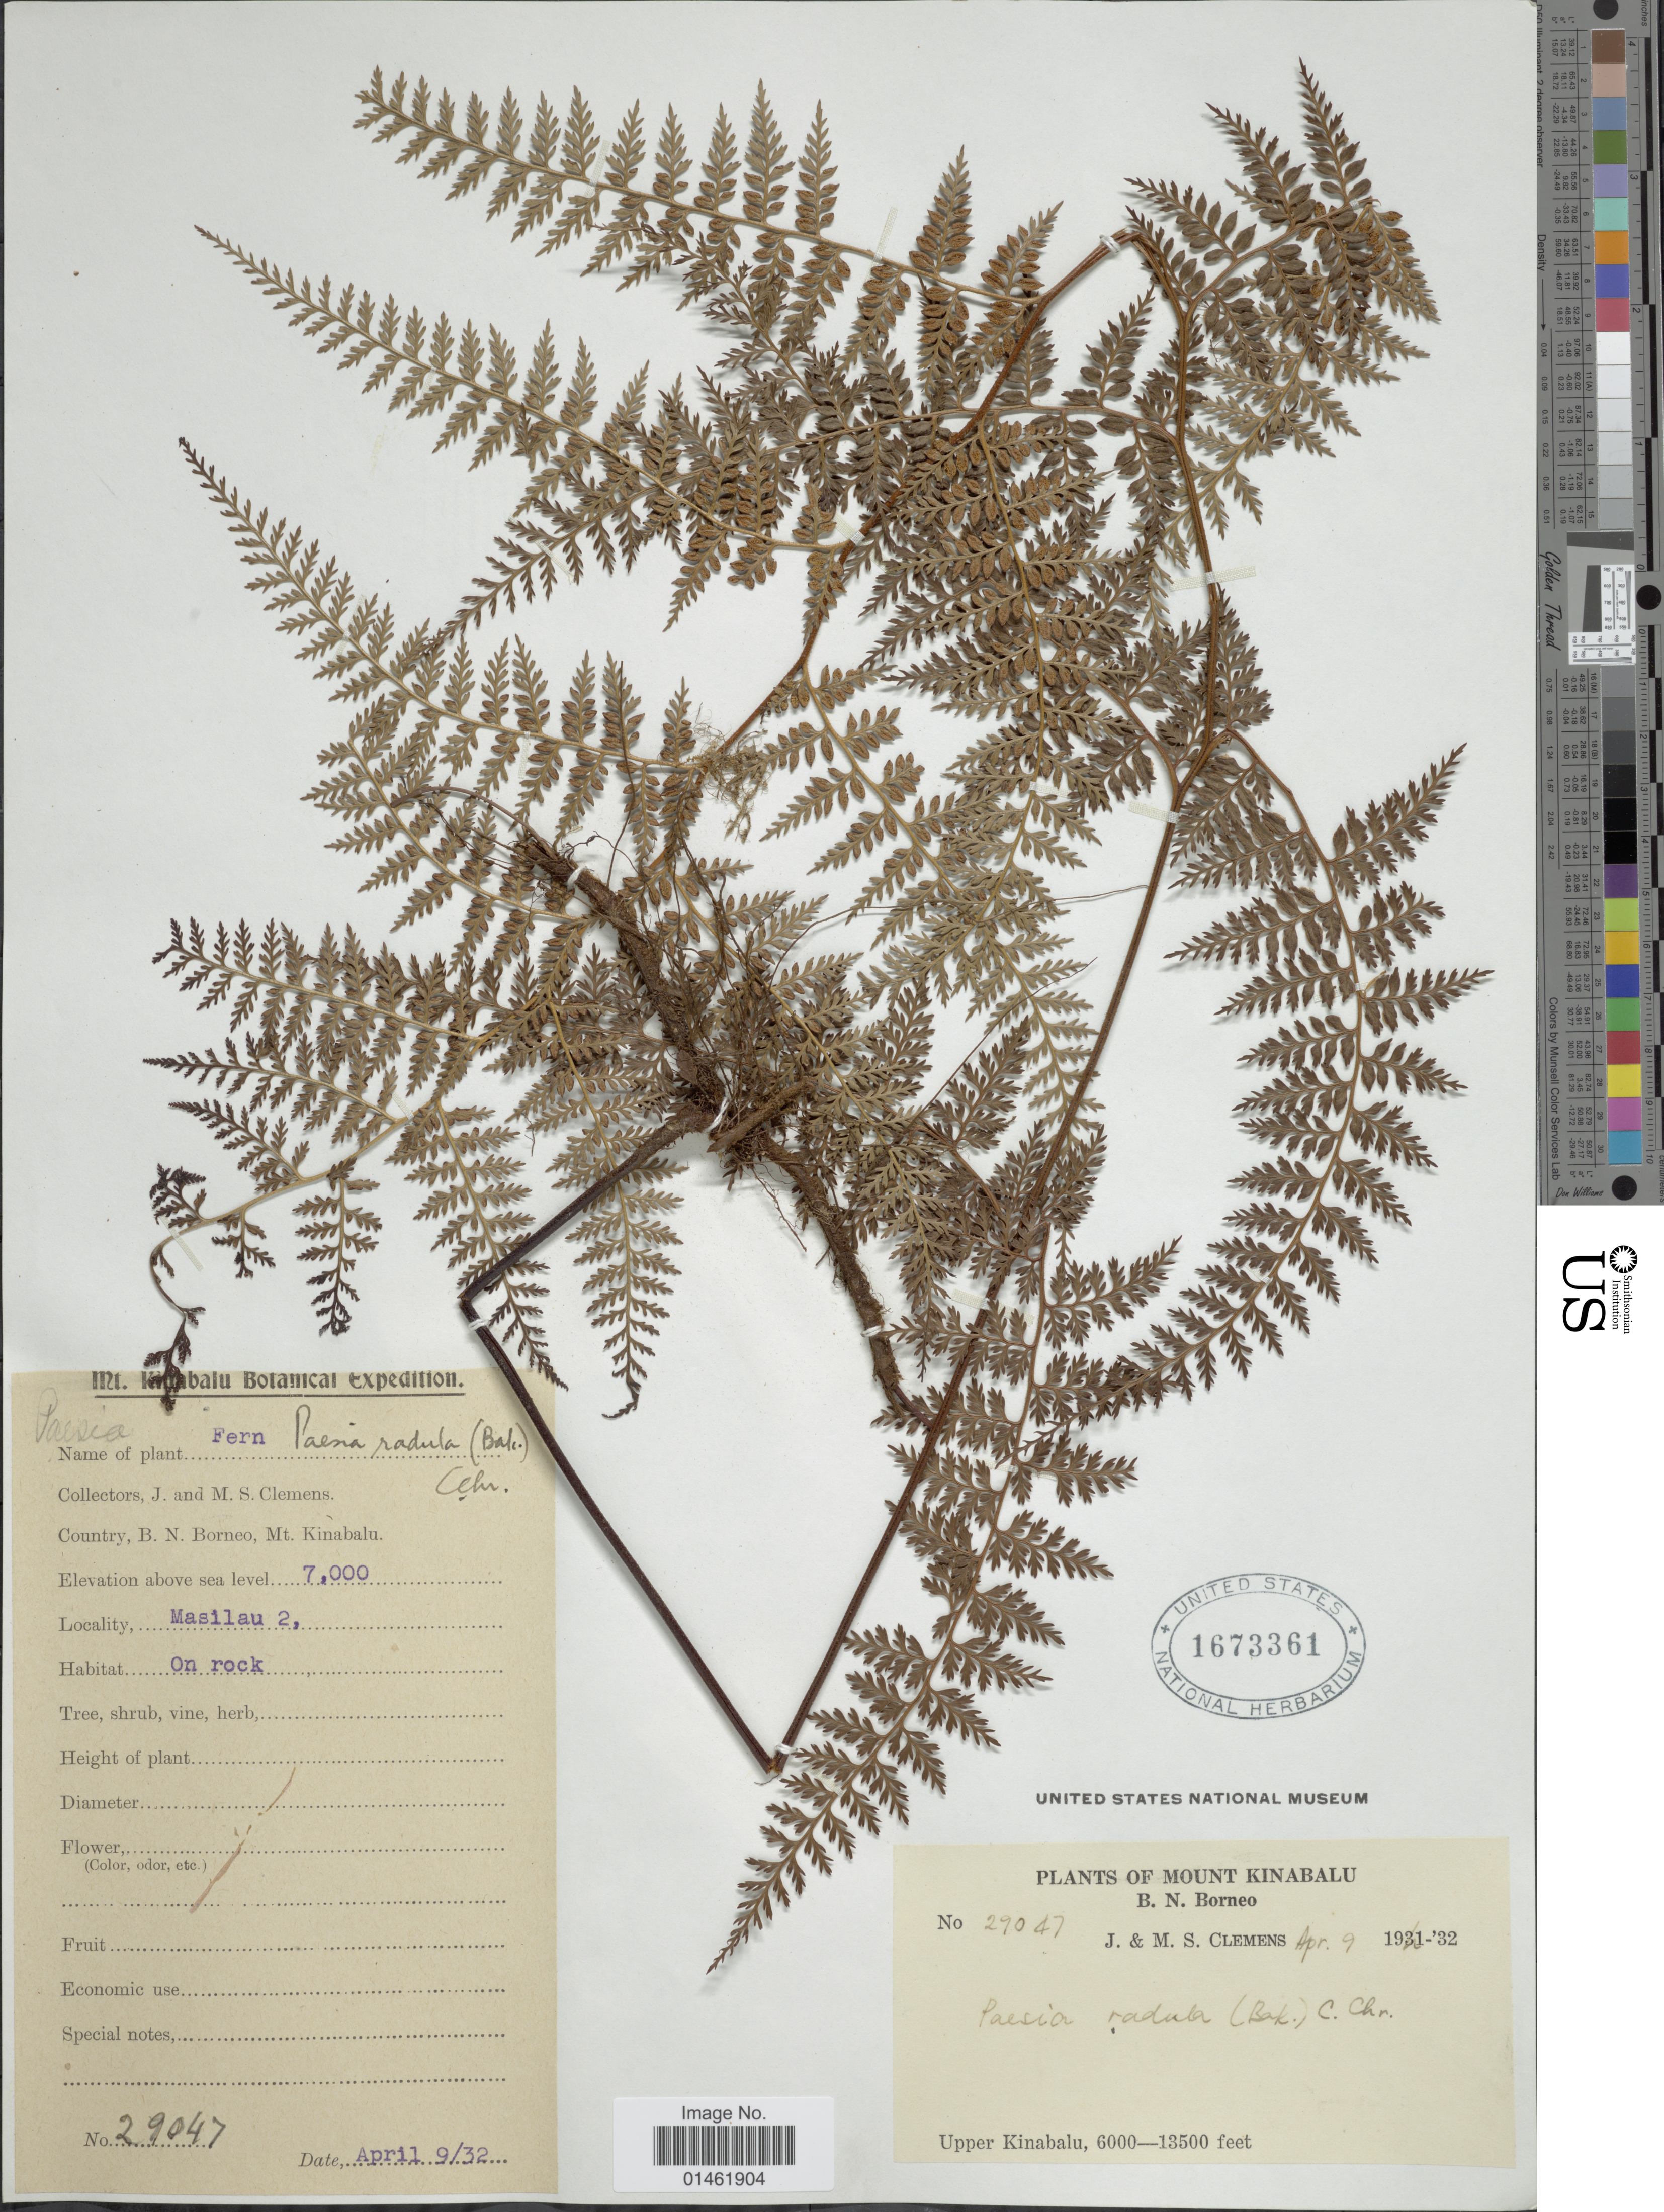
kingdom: Plantae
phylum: Tracheophyta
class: Polypodiopsida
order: Polypodiales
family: Dennstaedtiaceae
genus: Paesia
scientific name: Paesia radula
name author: (Baker) C. Chr.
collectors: J. Clemens & M. S. Clemens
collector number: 29047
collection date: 1932-04-09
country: Malaysia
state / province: Sabah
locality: B.N. Borneo, Mount Kinabalu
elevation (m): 2134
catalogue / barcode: US 1673361